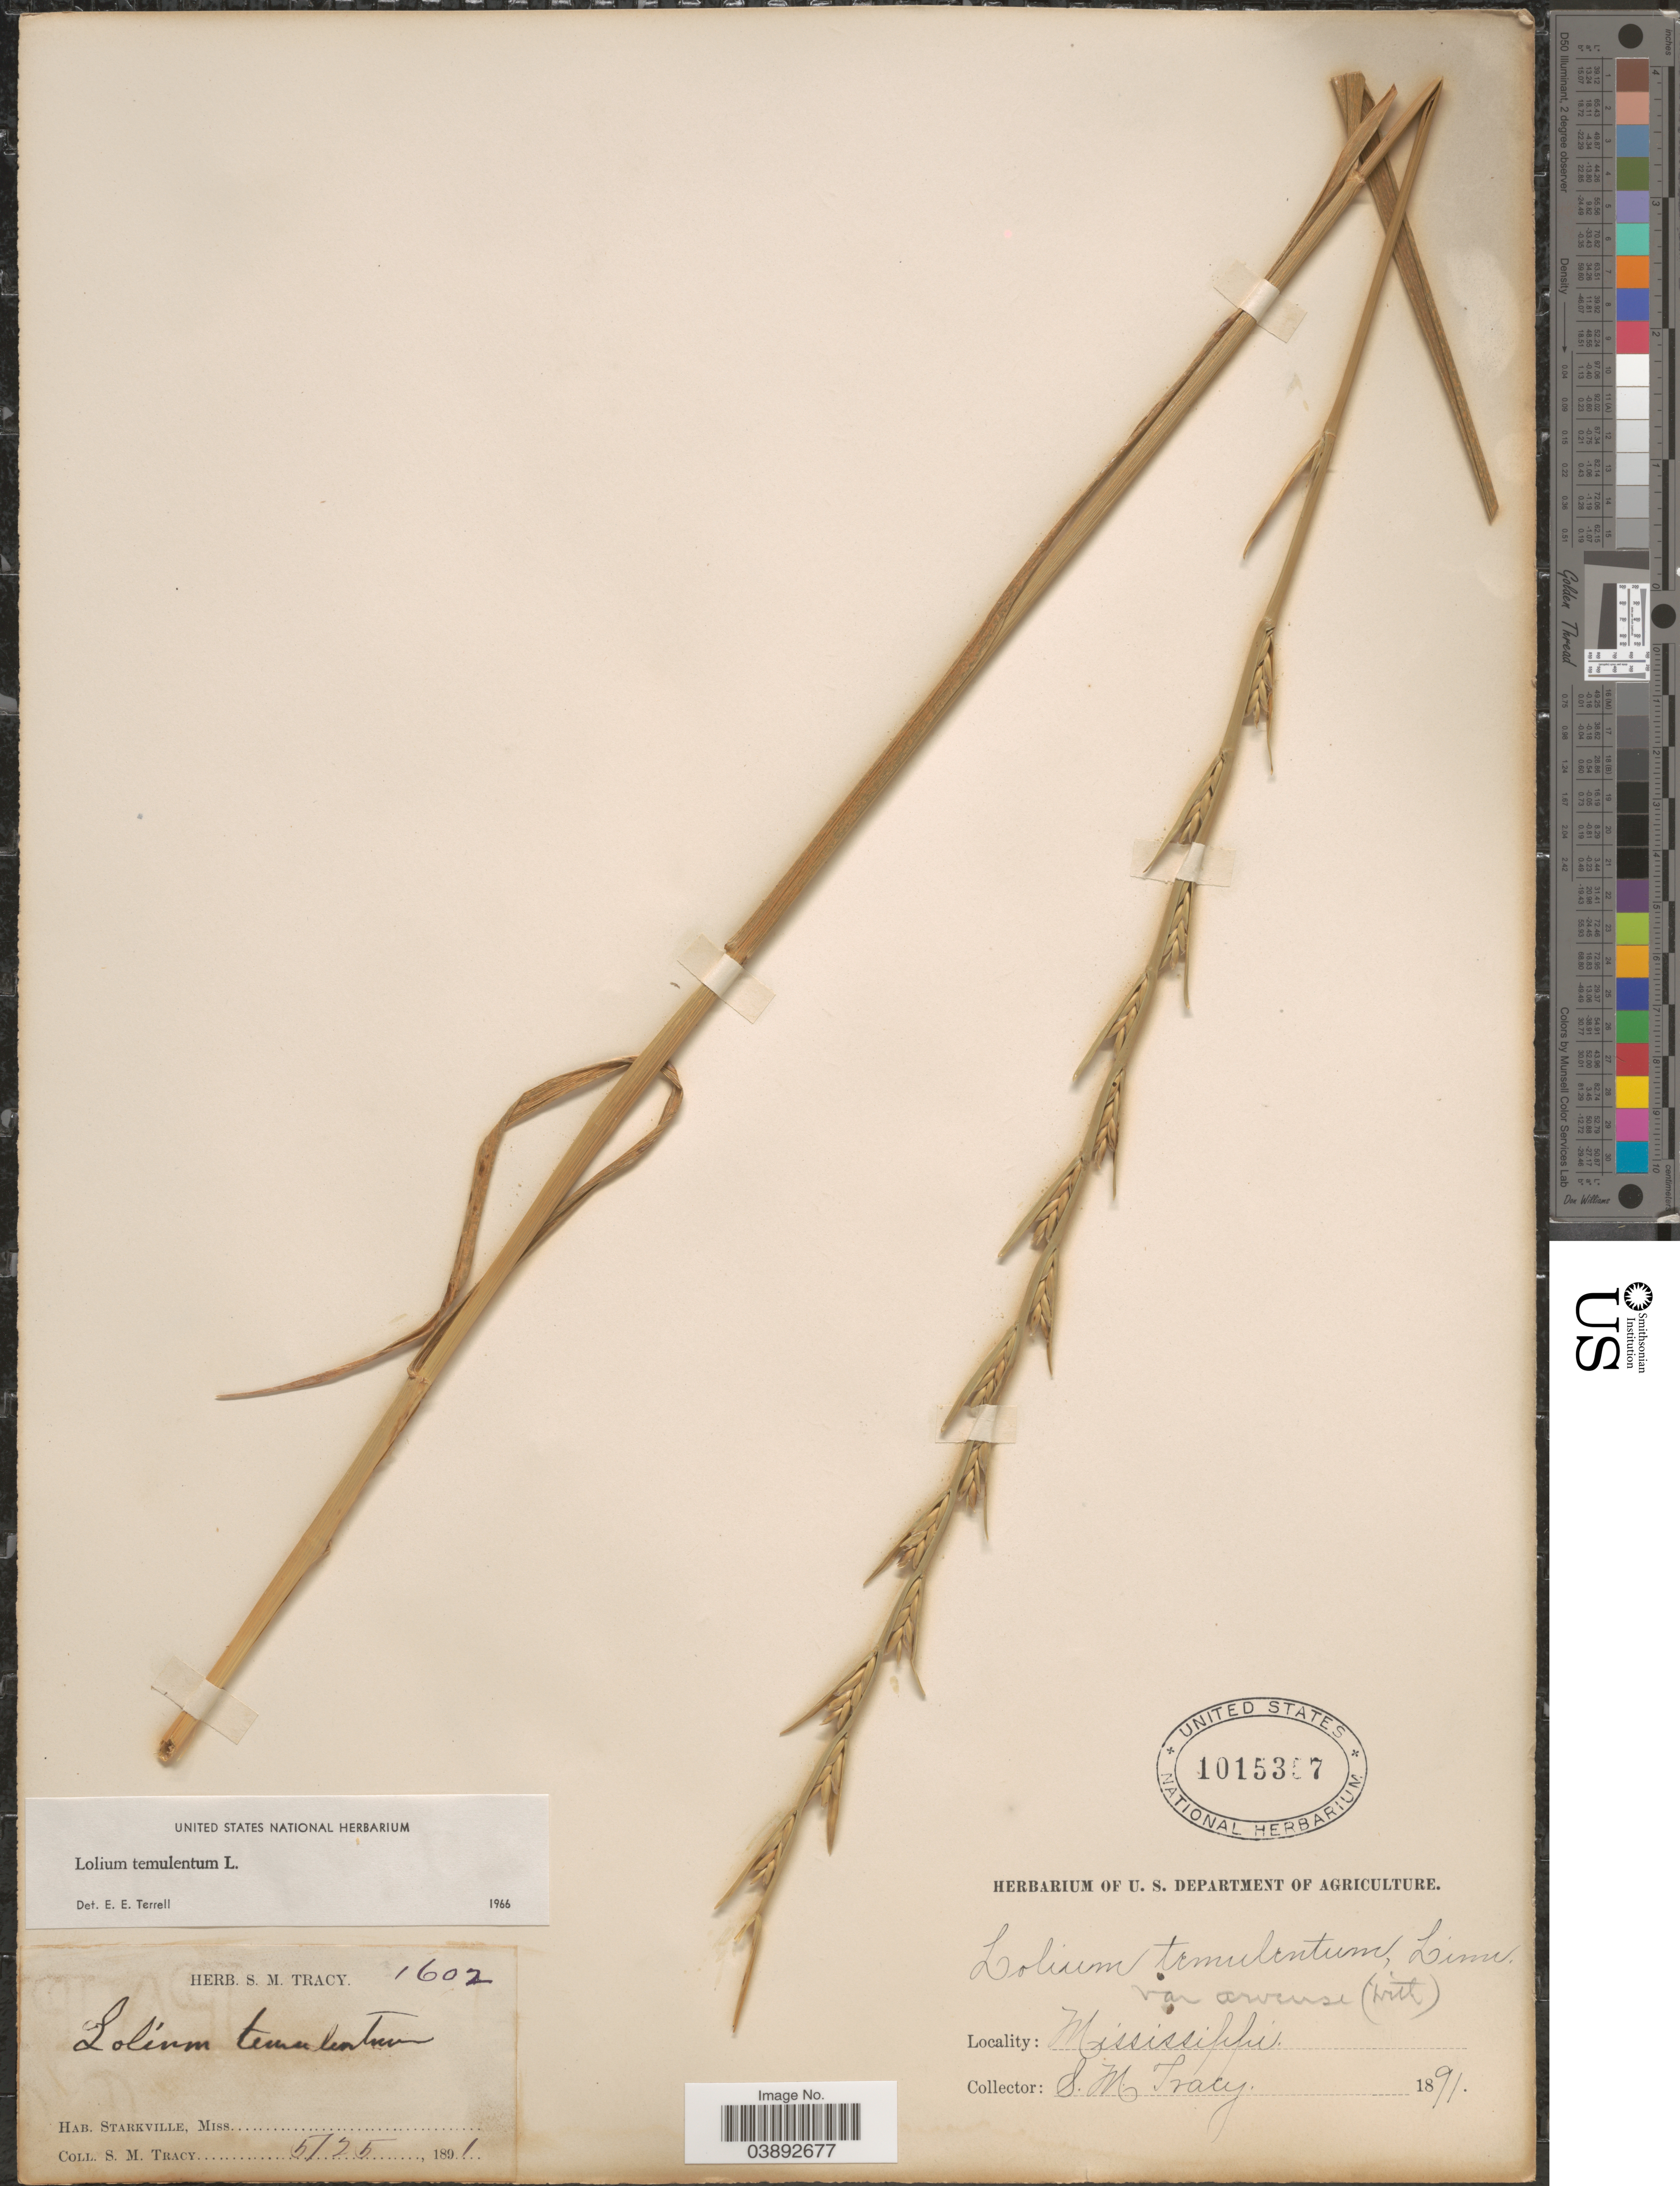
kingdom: Plantae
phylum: Tracheophyta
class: Liliopsida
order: Poales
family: Poaceae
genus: Lolium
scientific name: Lolium temulentum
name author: L.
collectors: S. M. Tracy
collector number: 1602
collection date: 1891-05-25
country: United States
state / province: Mississippi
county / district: Oktibbeha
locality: Starkville.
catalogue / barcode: US 1015357